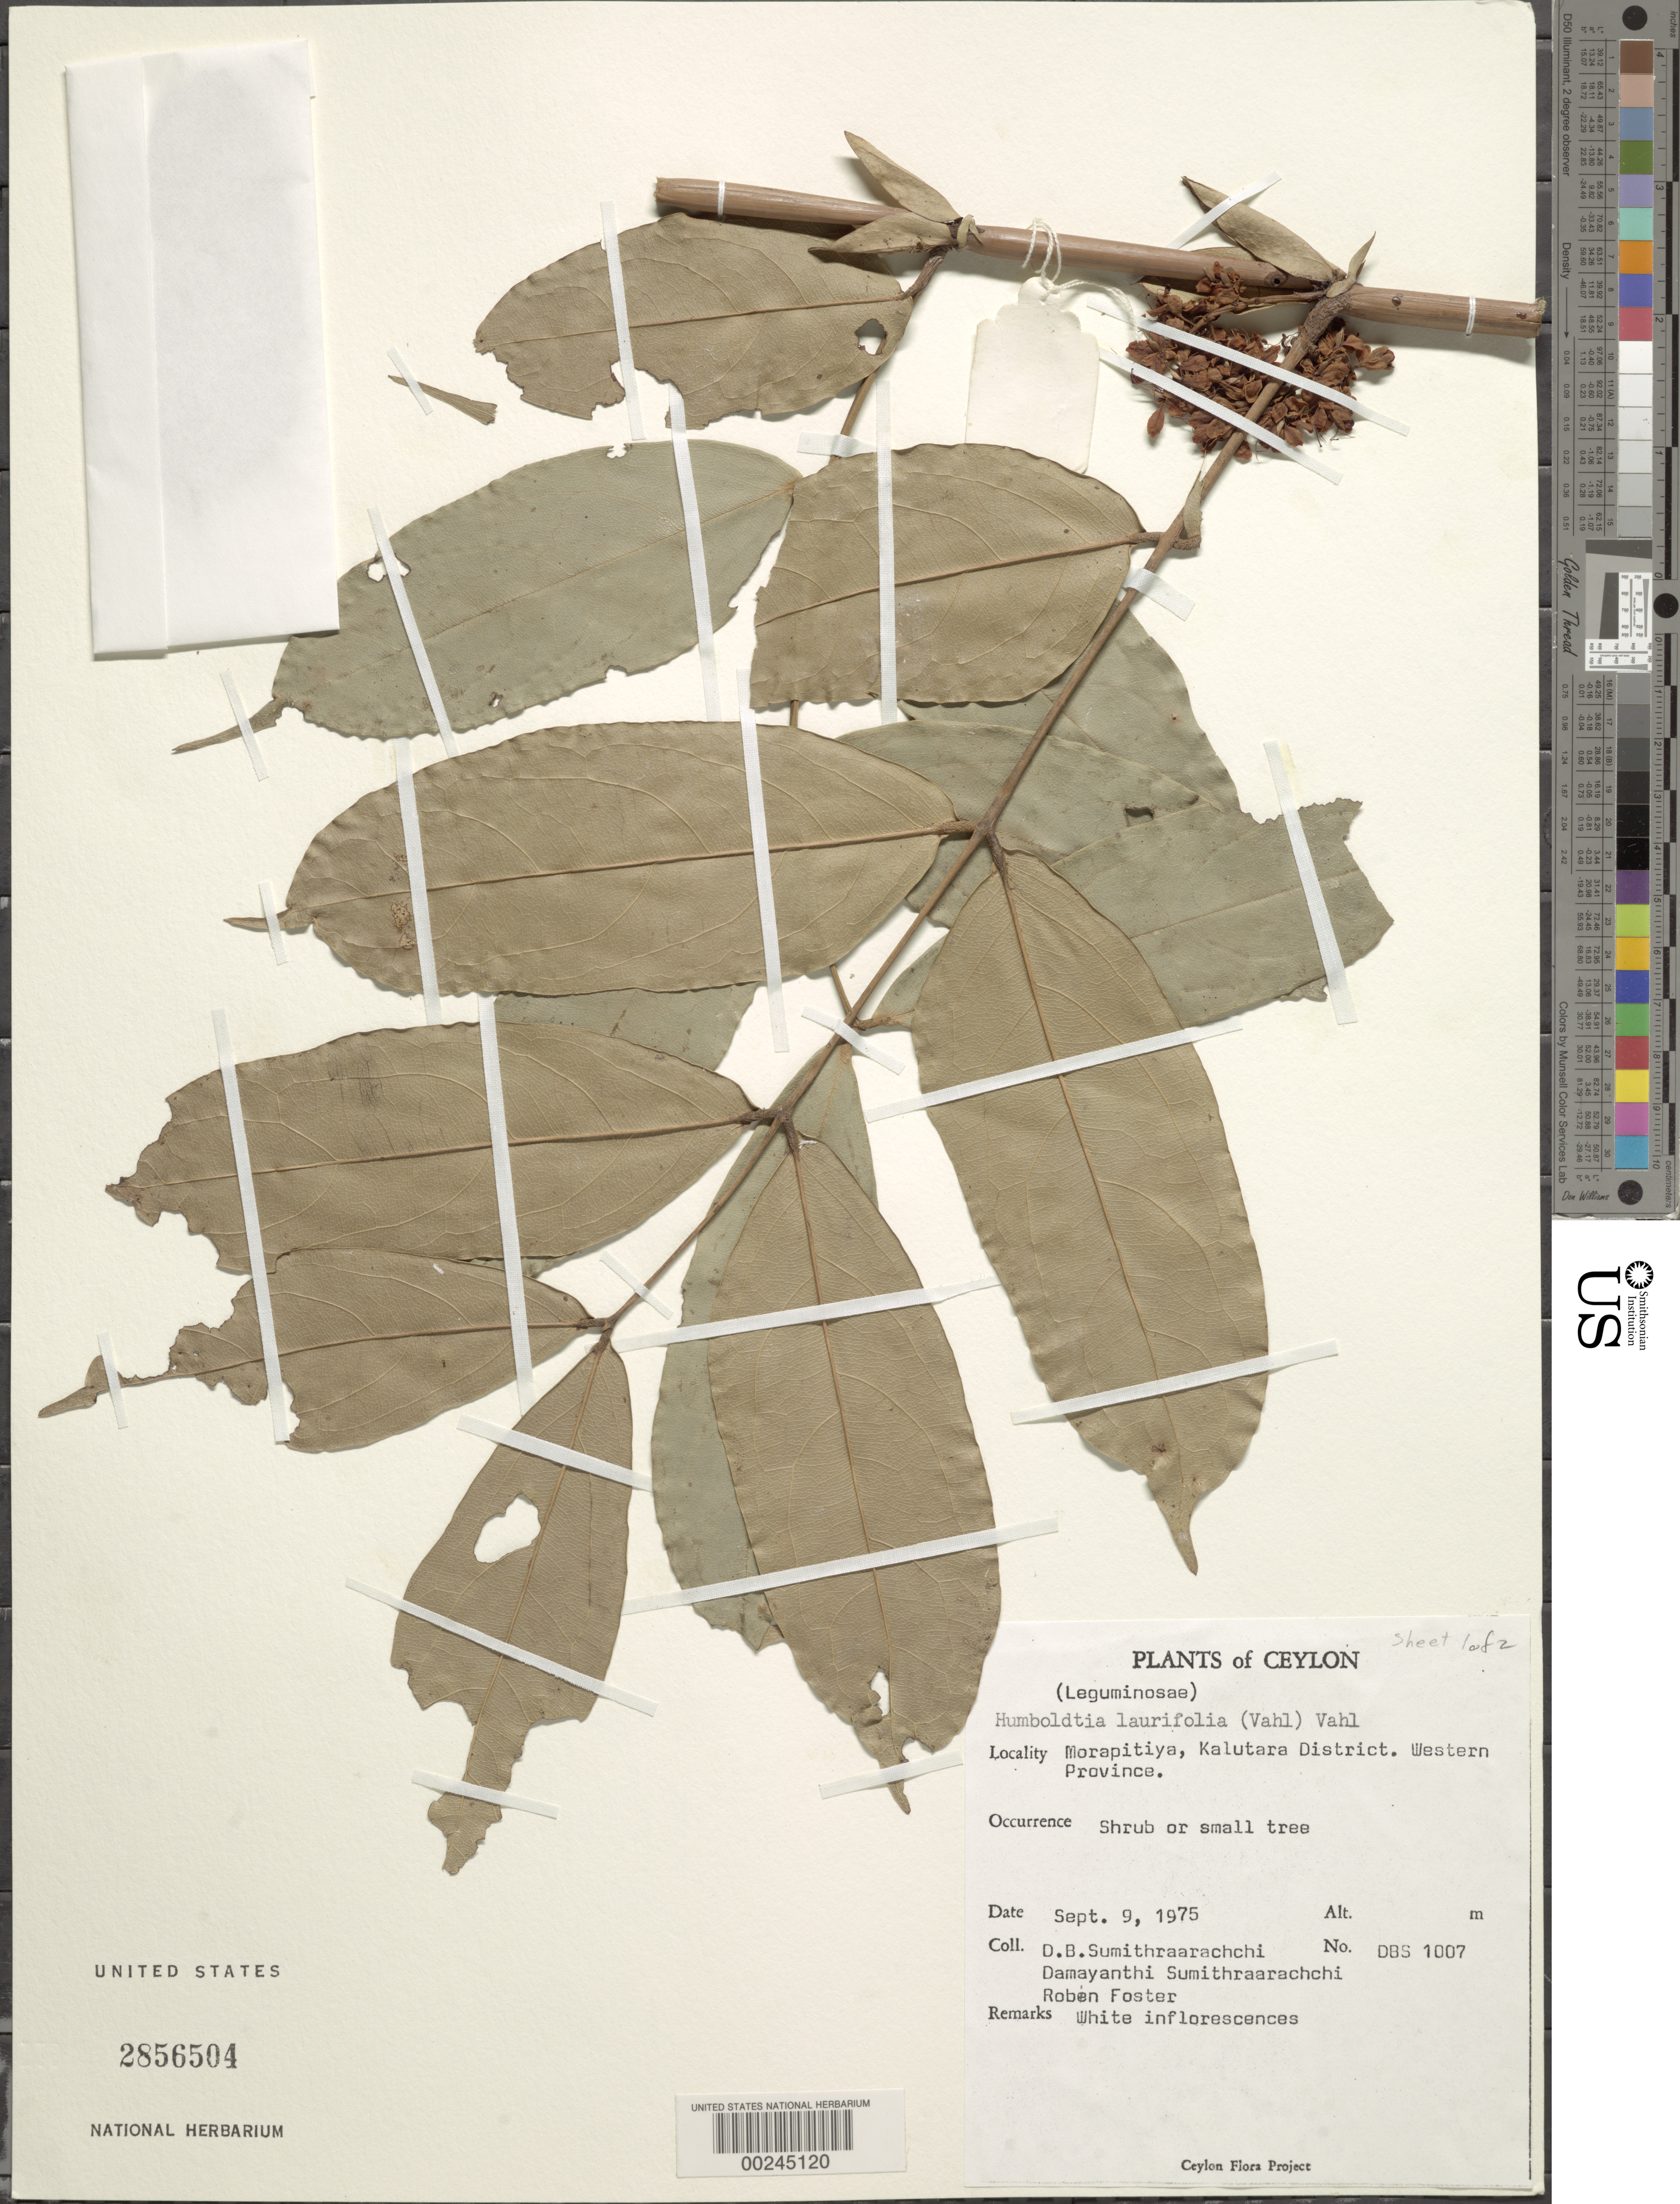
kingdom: Plantae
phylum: Tracheophyta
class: Magnoliopsida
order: Fabales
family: Fabaceae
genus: Humboldtia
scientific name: Humboldtia laurifolia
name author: Vahl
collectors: D. B. Sumithraarachchi, D. Sumithraarachchi & R. Foster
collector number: Dbs1007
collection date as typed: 09 Sep 1975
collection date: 1975-09-09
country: Sri Lanka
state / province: Western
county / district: Kalutara Dist.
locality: Morapitiya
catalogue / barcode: US 2856504